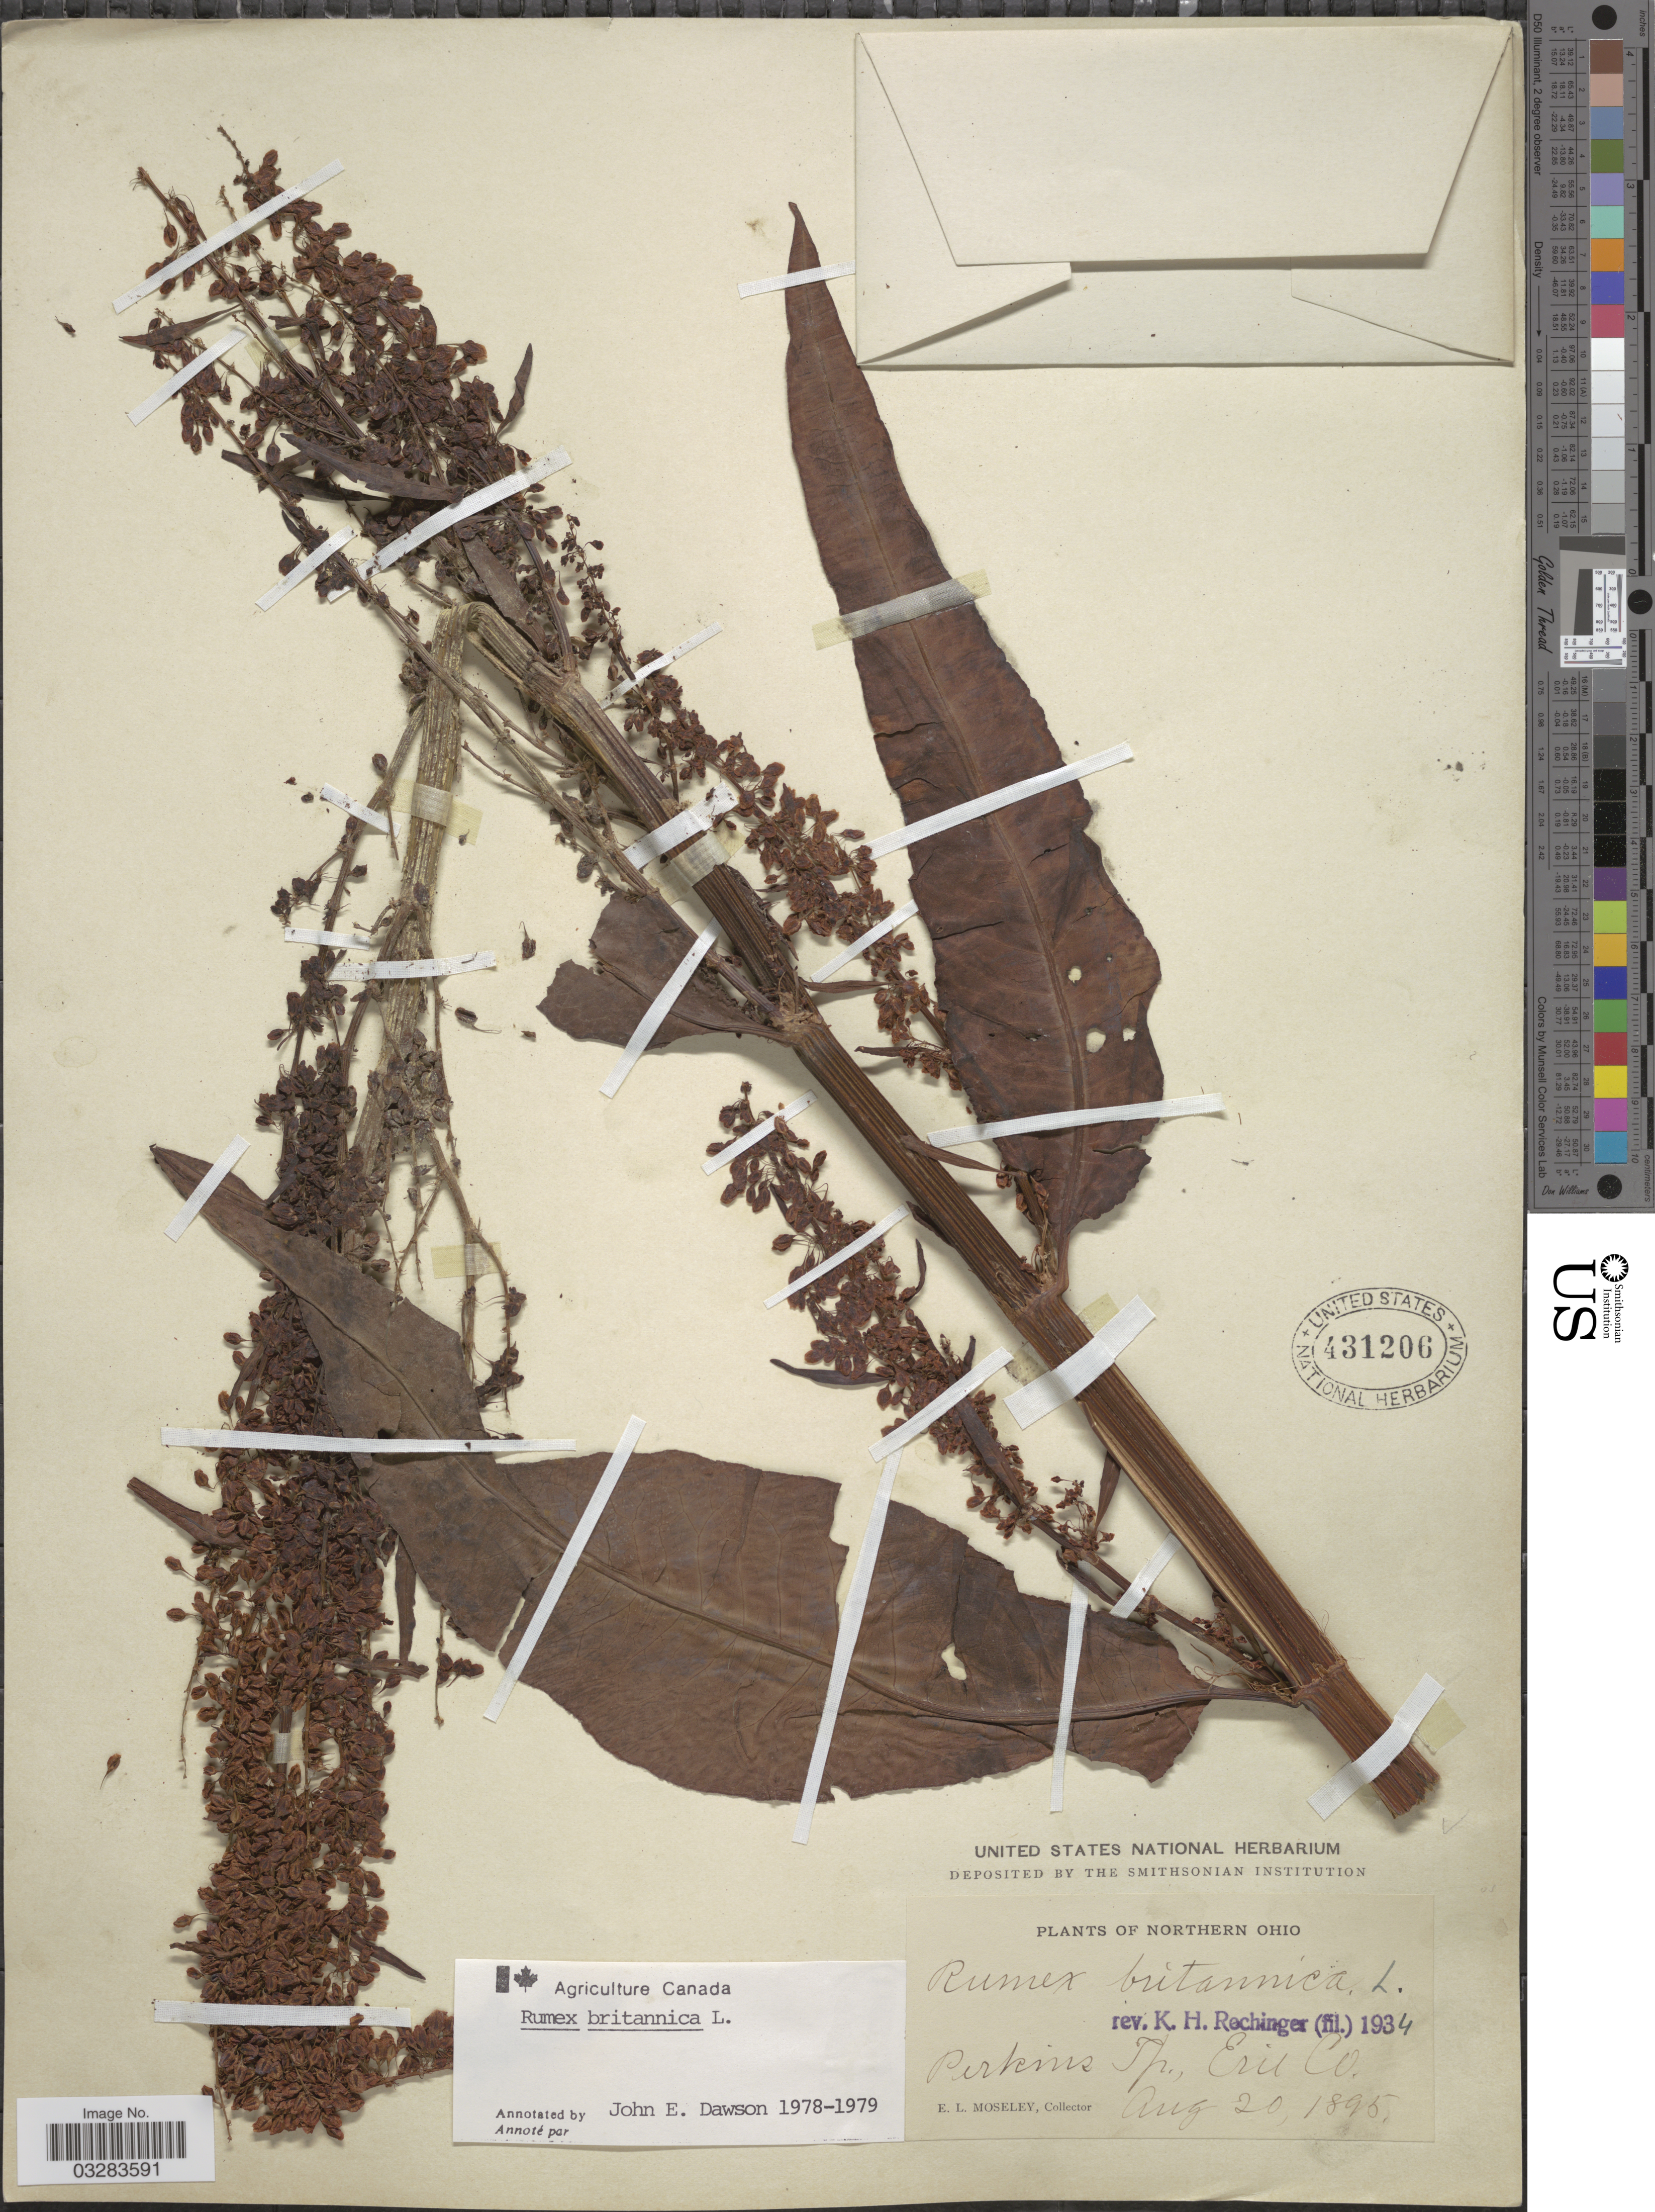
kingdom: Plantae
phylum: Tracheophyta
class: Magnoliopsida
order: Caryophyllales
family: Polygonaceae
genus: Rumex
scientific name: Rumex britannica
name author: L.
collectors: E. Moseley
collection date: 1895-08-20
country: United States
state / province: Ohio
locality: Northern Ohio. Perkins Tp., Erie Co.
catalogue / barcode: US 431206